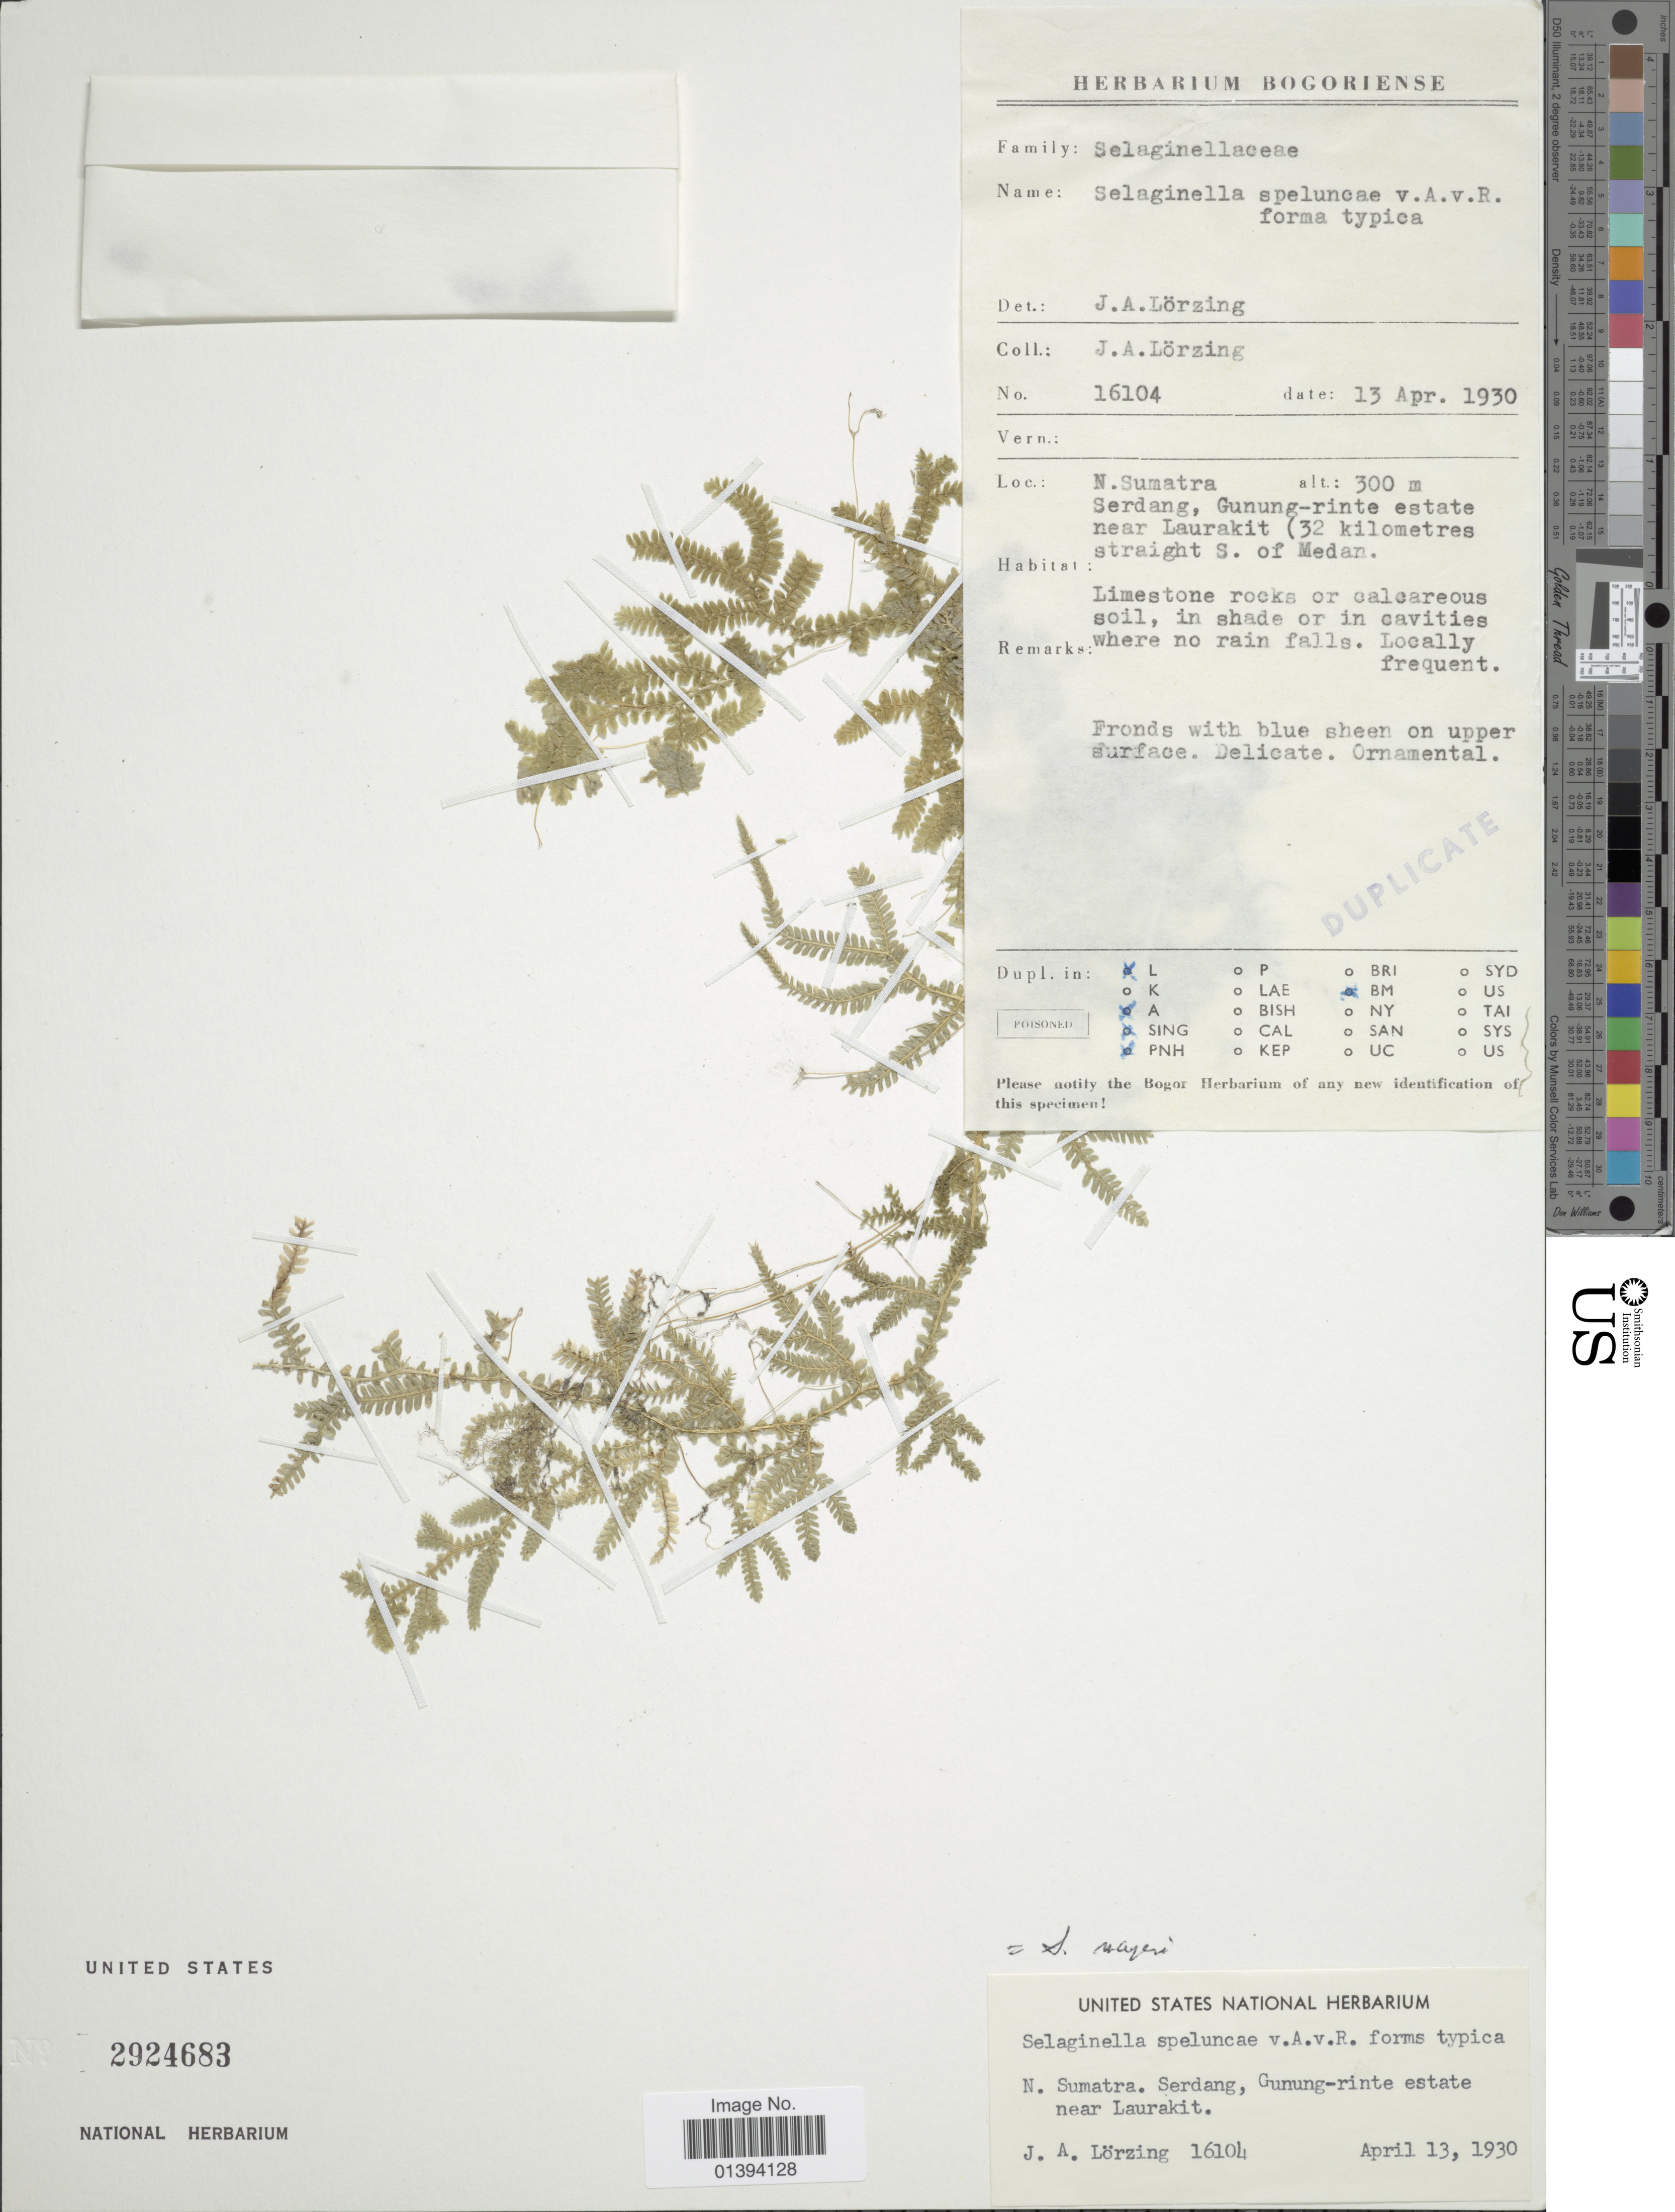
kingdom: Plantae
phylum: Tracheophyta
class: Lycopodiopsida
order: Selaginellales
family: Selaginellaceae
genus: Selaginella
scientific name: Selaginella mayeri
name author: Hieron.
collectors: J. Lorzing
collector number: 16104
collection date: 1930-04-13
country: Indonesia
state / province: Sumatra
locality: N. Sumatra, Serdang, Gunung-rinte estate near Laurakit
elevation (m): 300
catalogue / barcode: US 2924683